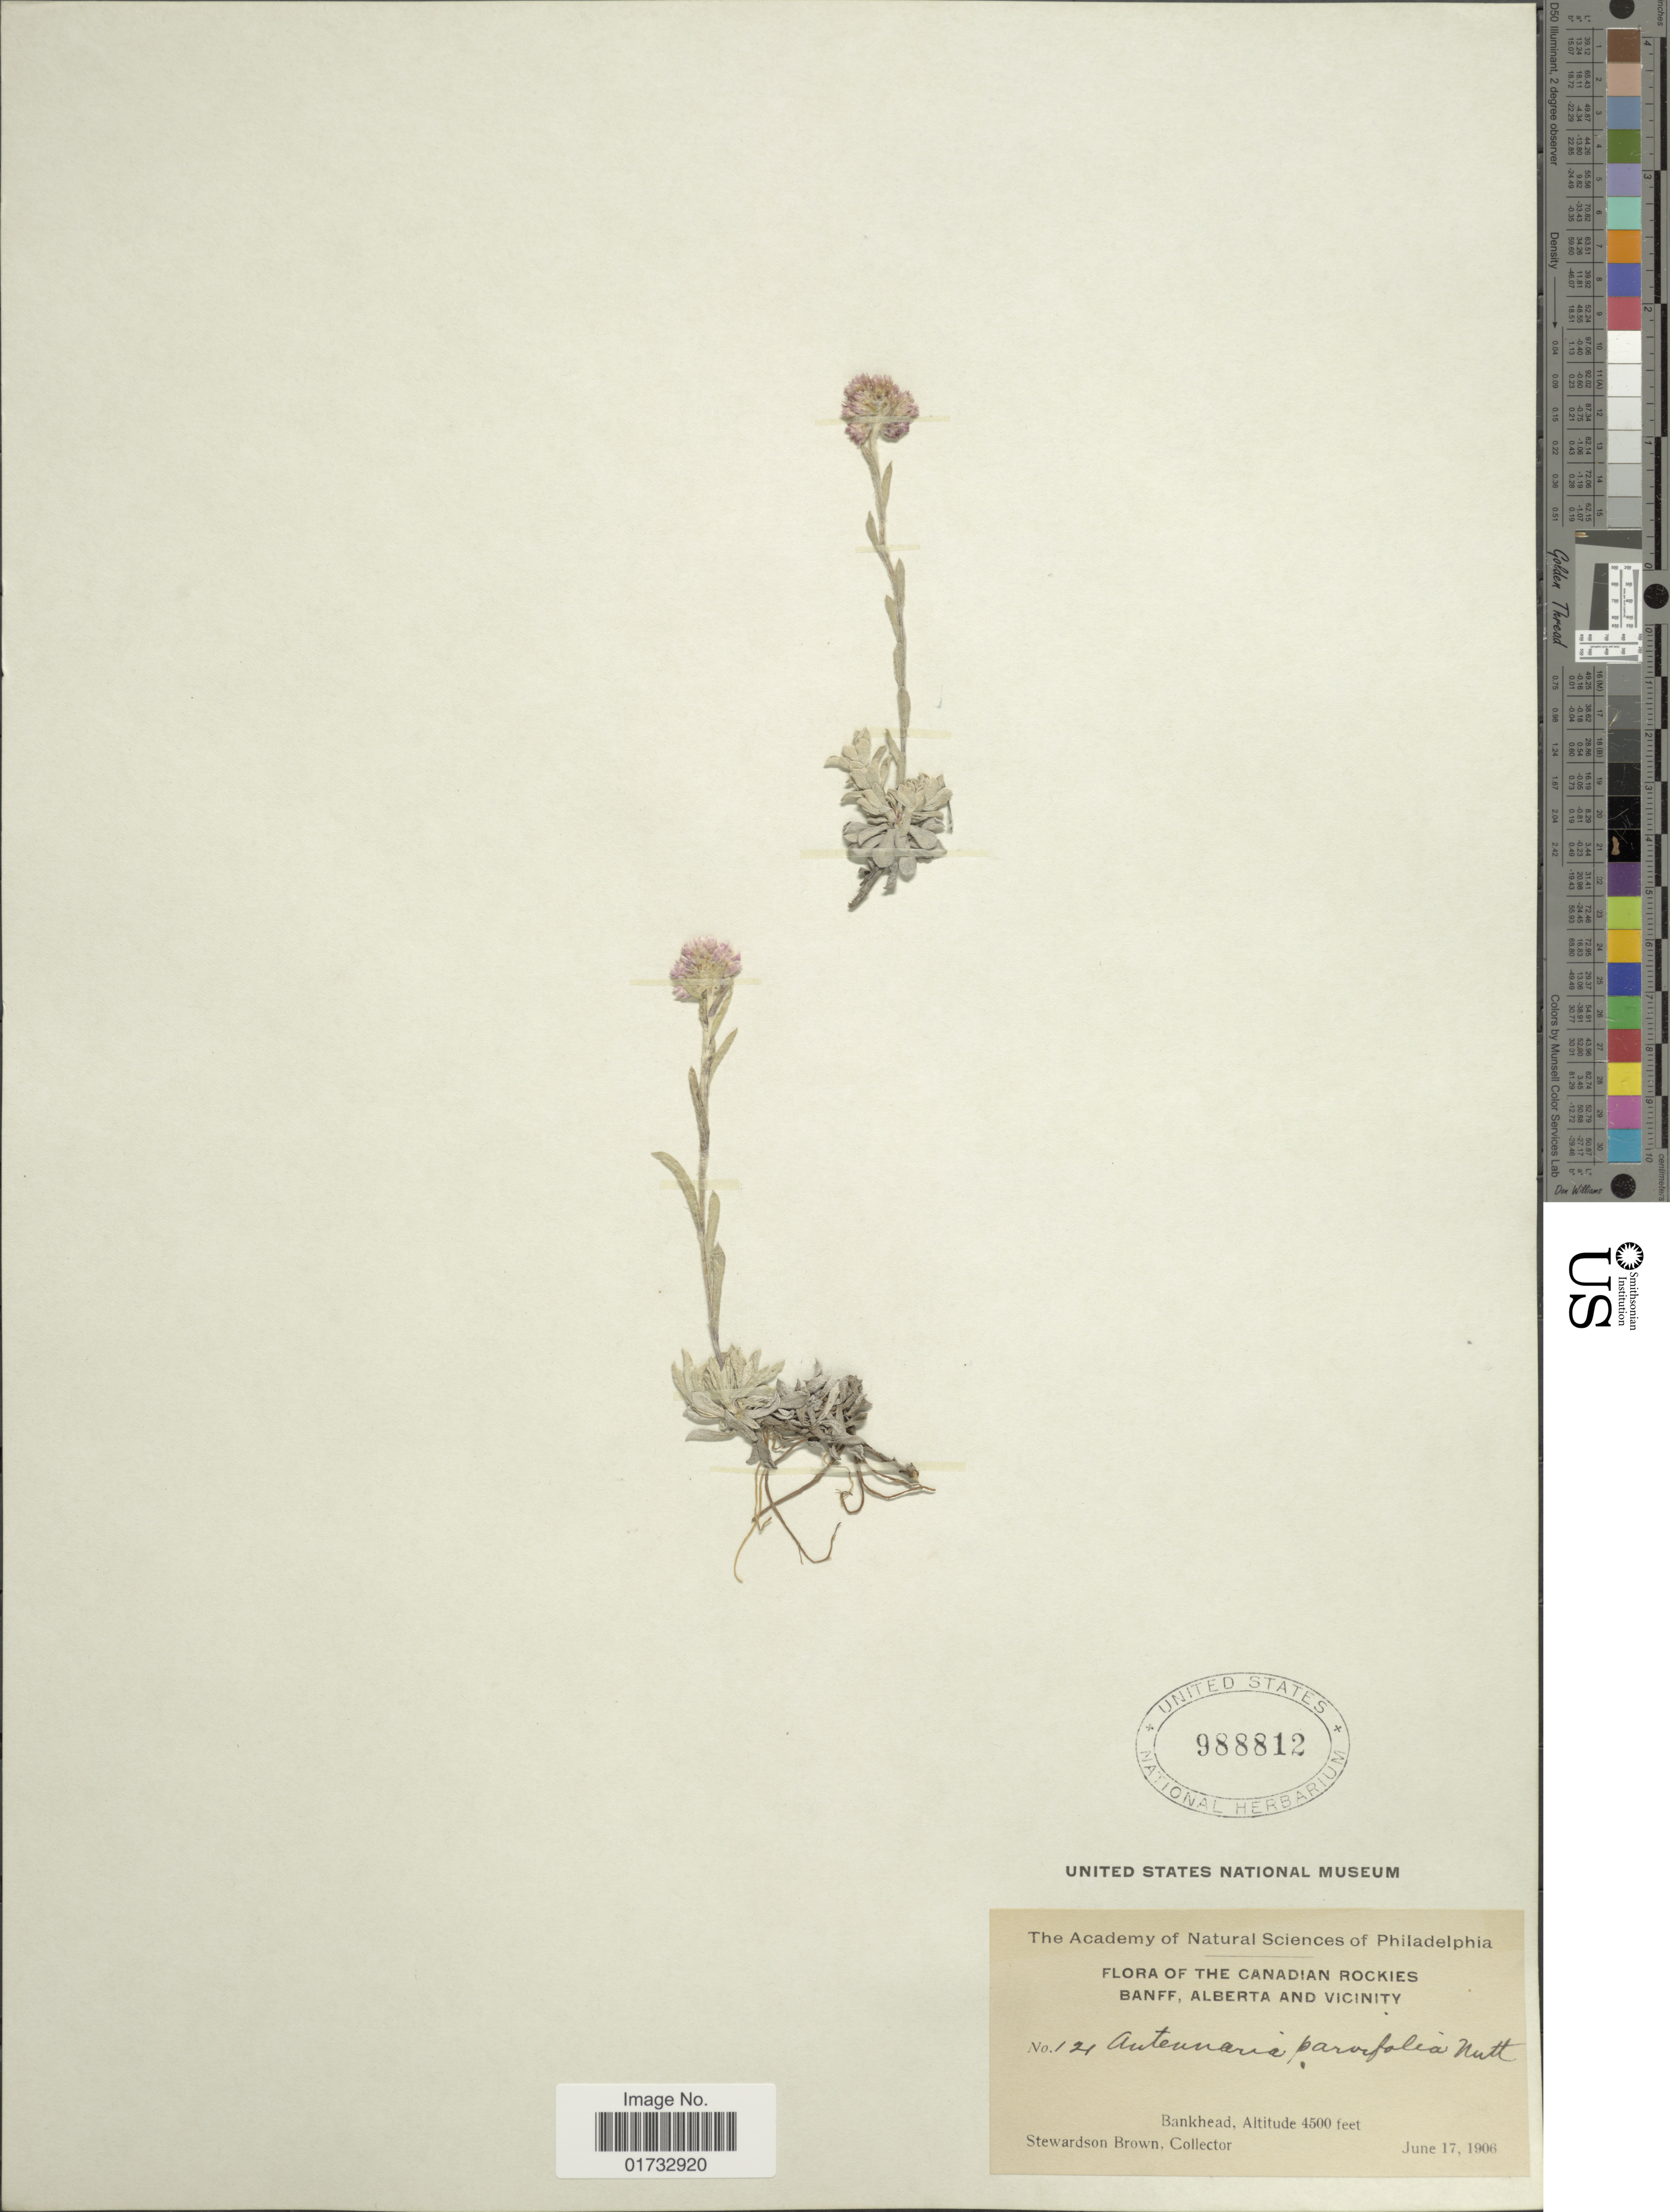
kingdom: Plantae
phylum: Tracheophyta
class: Magnoliopsida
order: Asterales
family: Asteraceae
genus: Antennaria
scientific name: Antennaria rosea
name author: Greene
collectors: S. Brown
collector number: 121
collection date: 1906-06-17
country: Canada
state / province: Alberta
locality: Canadian Rockies, Banff, Alberta and Vicinity, Bankhead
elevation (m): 1372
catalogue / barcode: US 988812